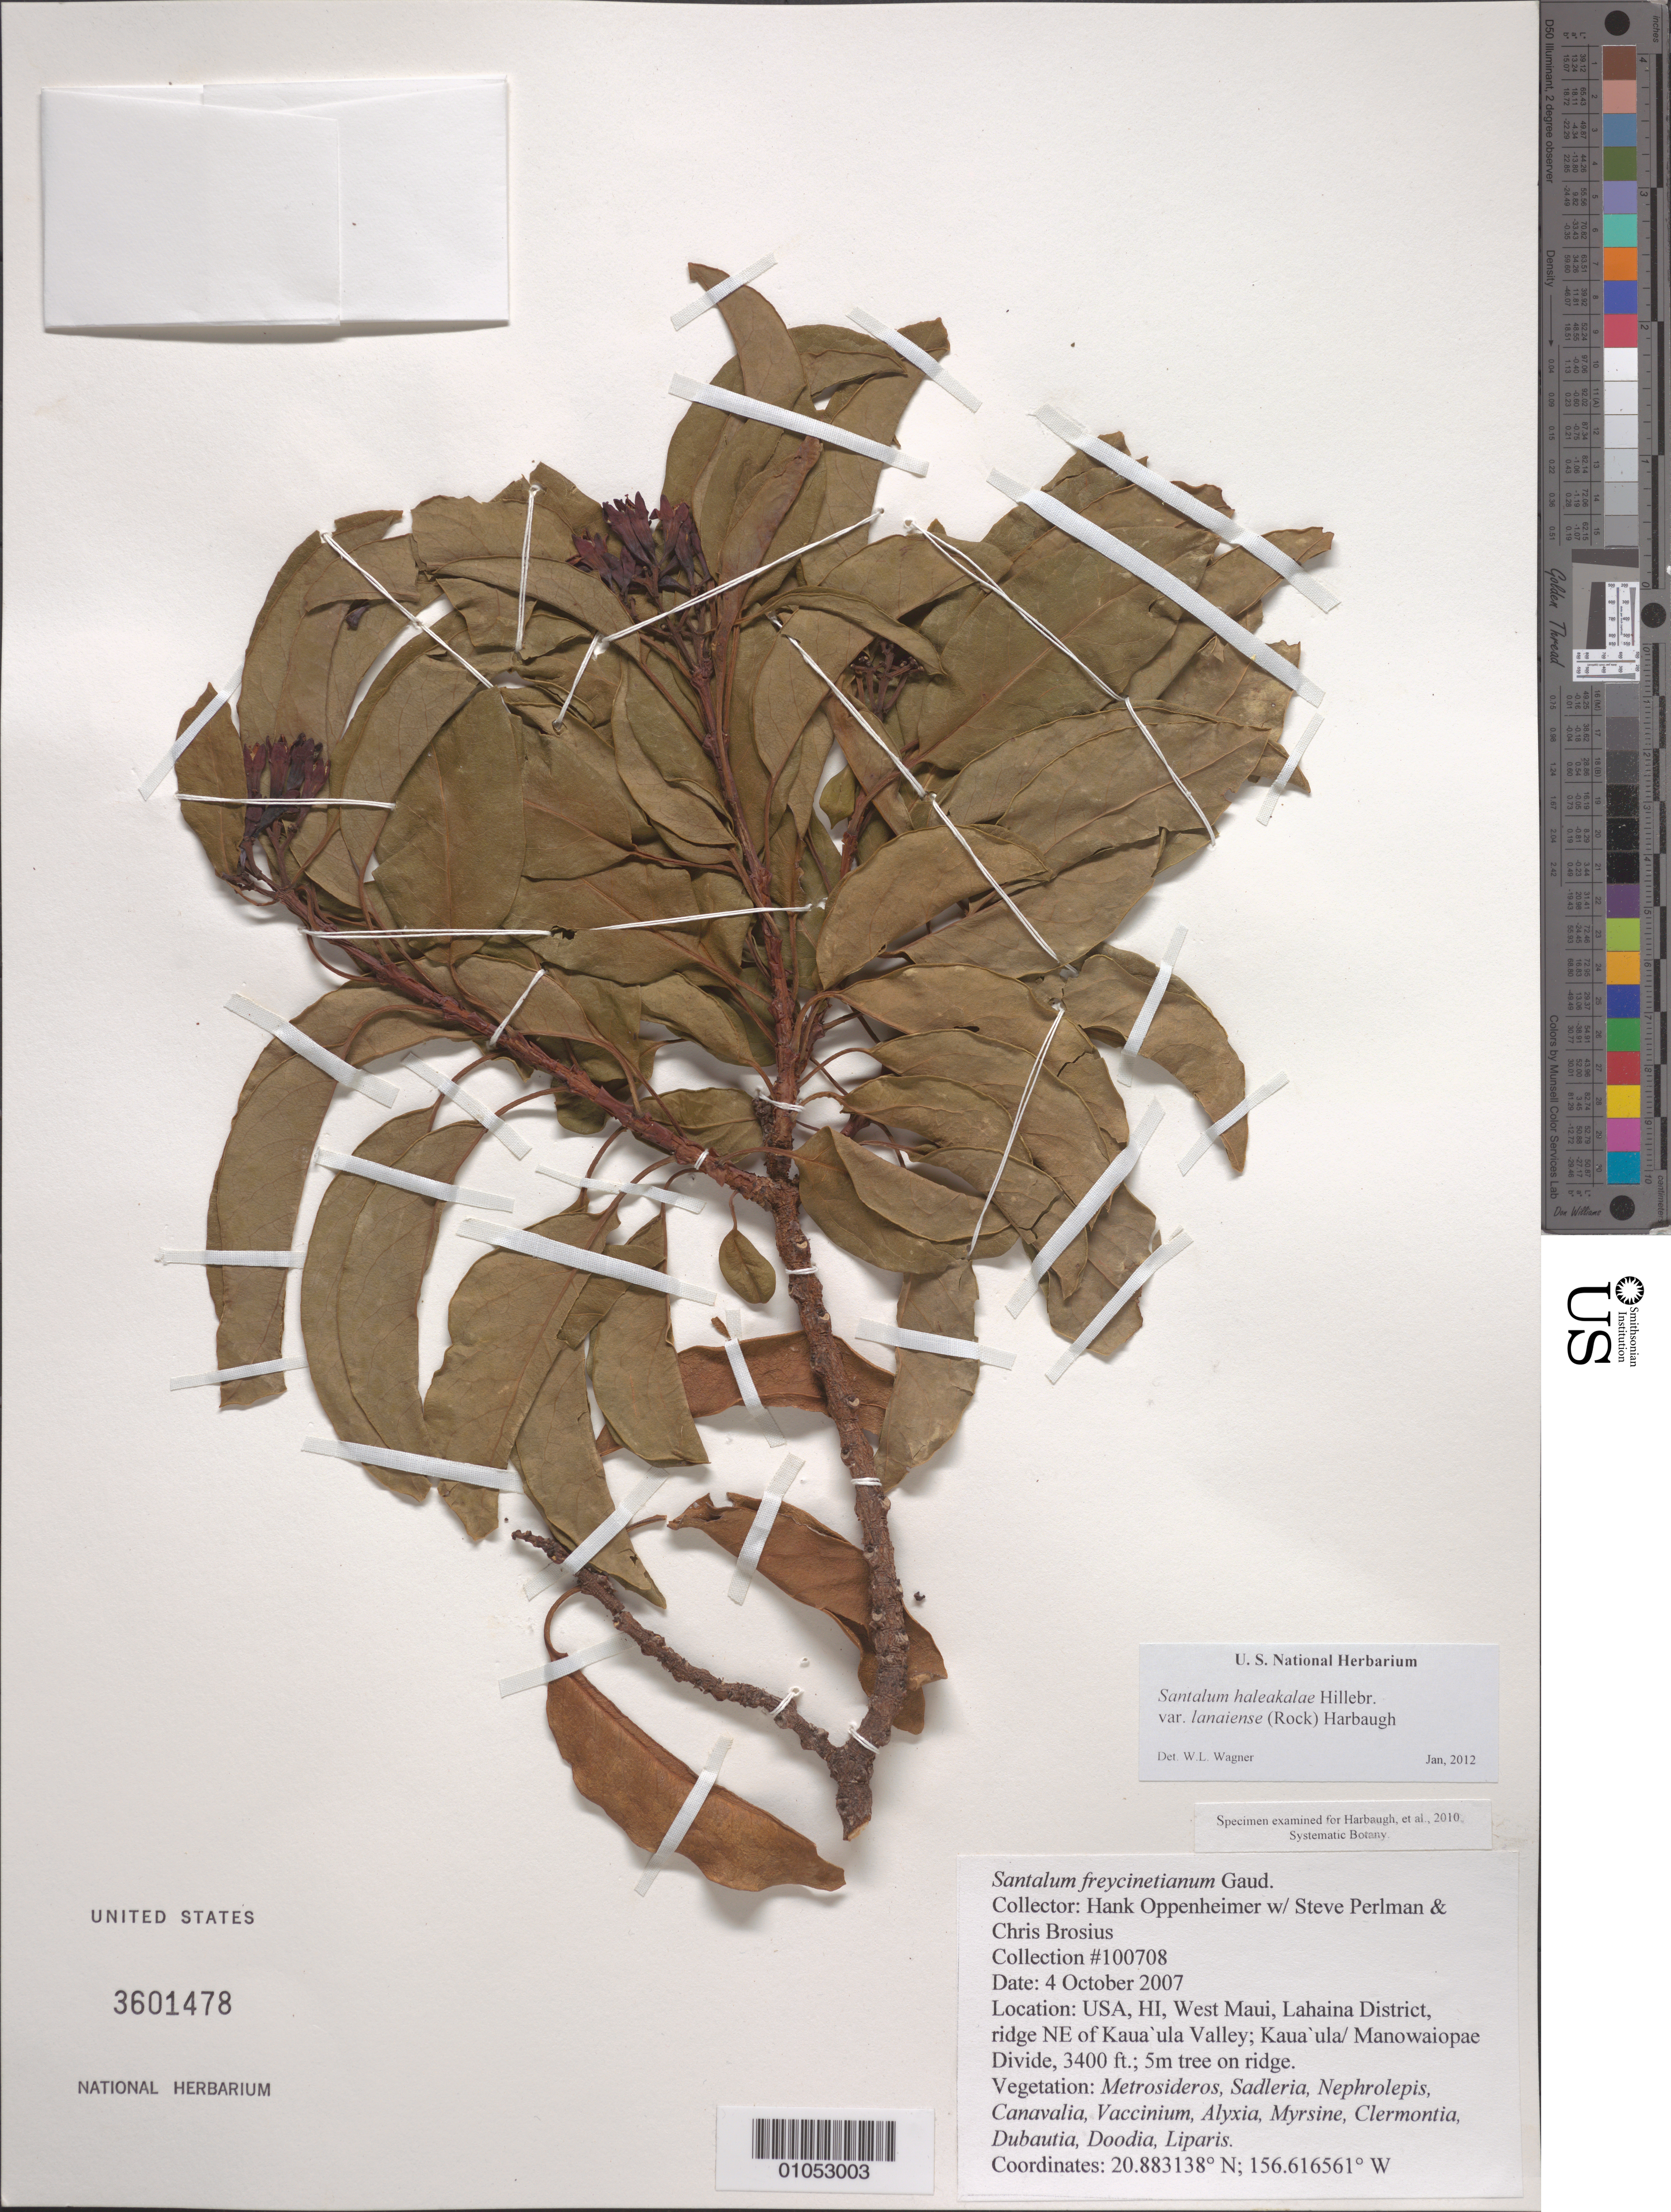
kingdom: Plantae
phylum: Tracheophyta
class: Magnoliopsida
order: Santalales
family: Santalaceae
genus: Santalum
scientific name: Santalum haleakalae var. lanaiense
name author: (Rock) Harbaugh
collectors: H. L. Oppenheimer, S. P. Perlman & C. Brosius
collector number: H100708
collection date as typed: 4 Oct 2007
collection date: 2007-10-04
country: United States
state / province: Hawaii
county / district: Maui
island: Maui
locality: West Maui, Lahaina district, ridge NE of Kauaula Valley, Kauaula/Manowaiopae Divide.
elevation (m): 1036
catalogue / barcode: US 3601478